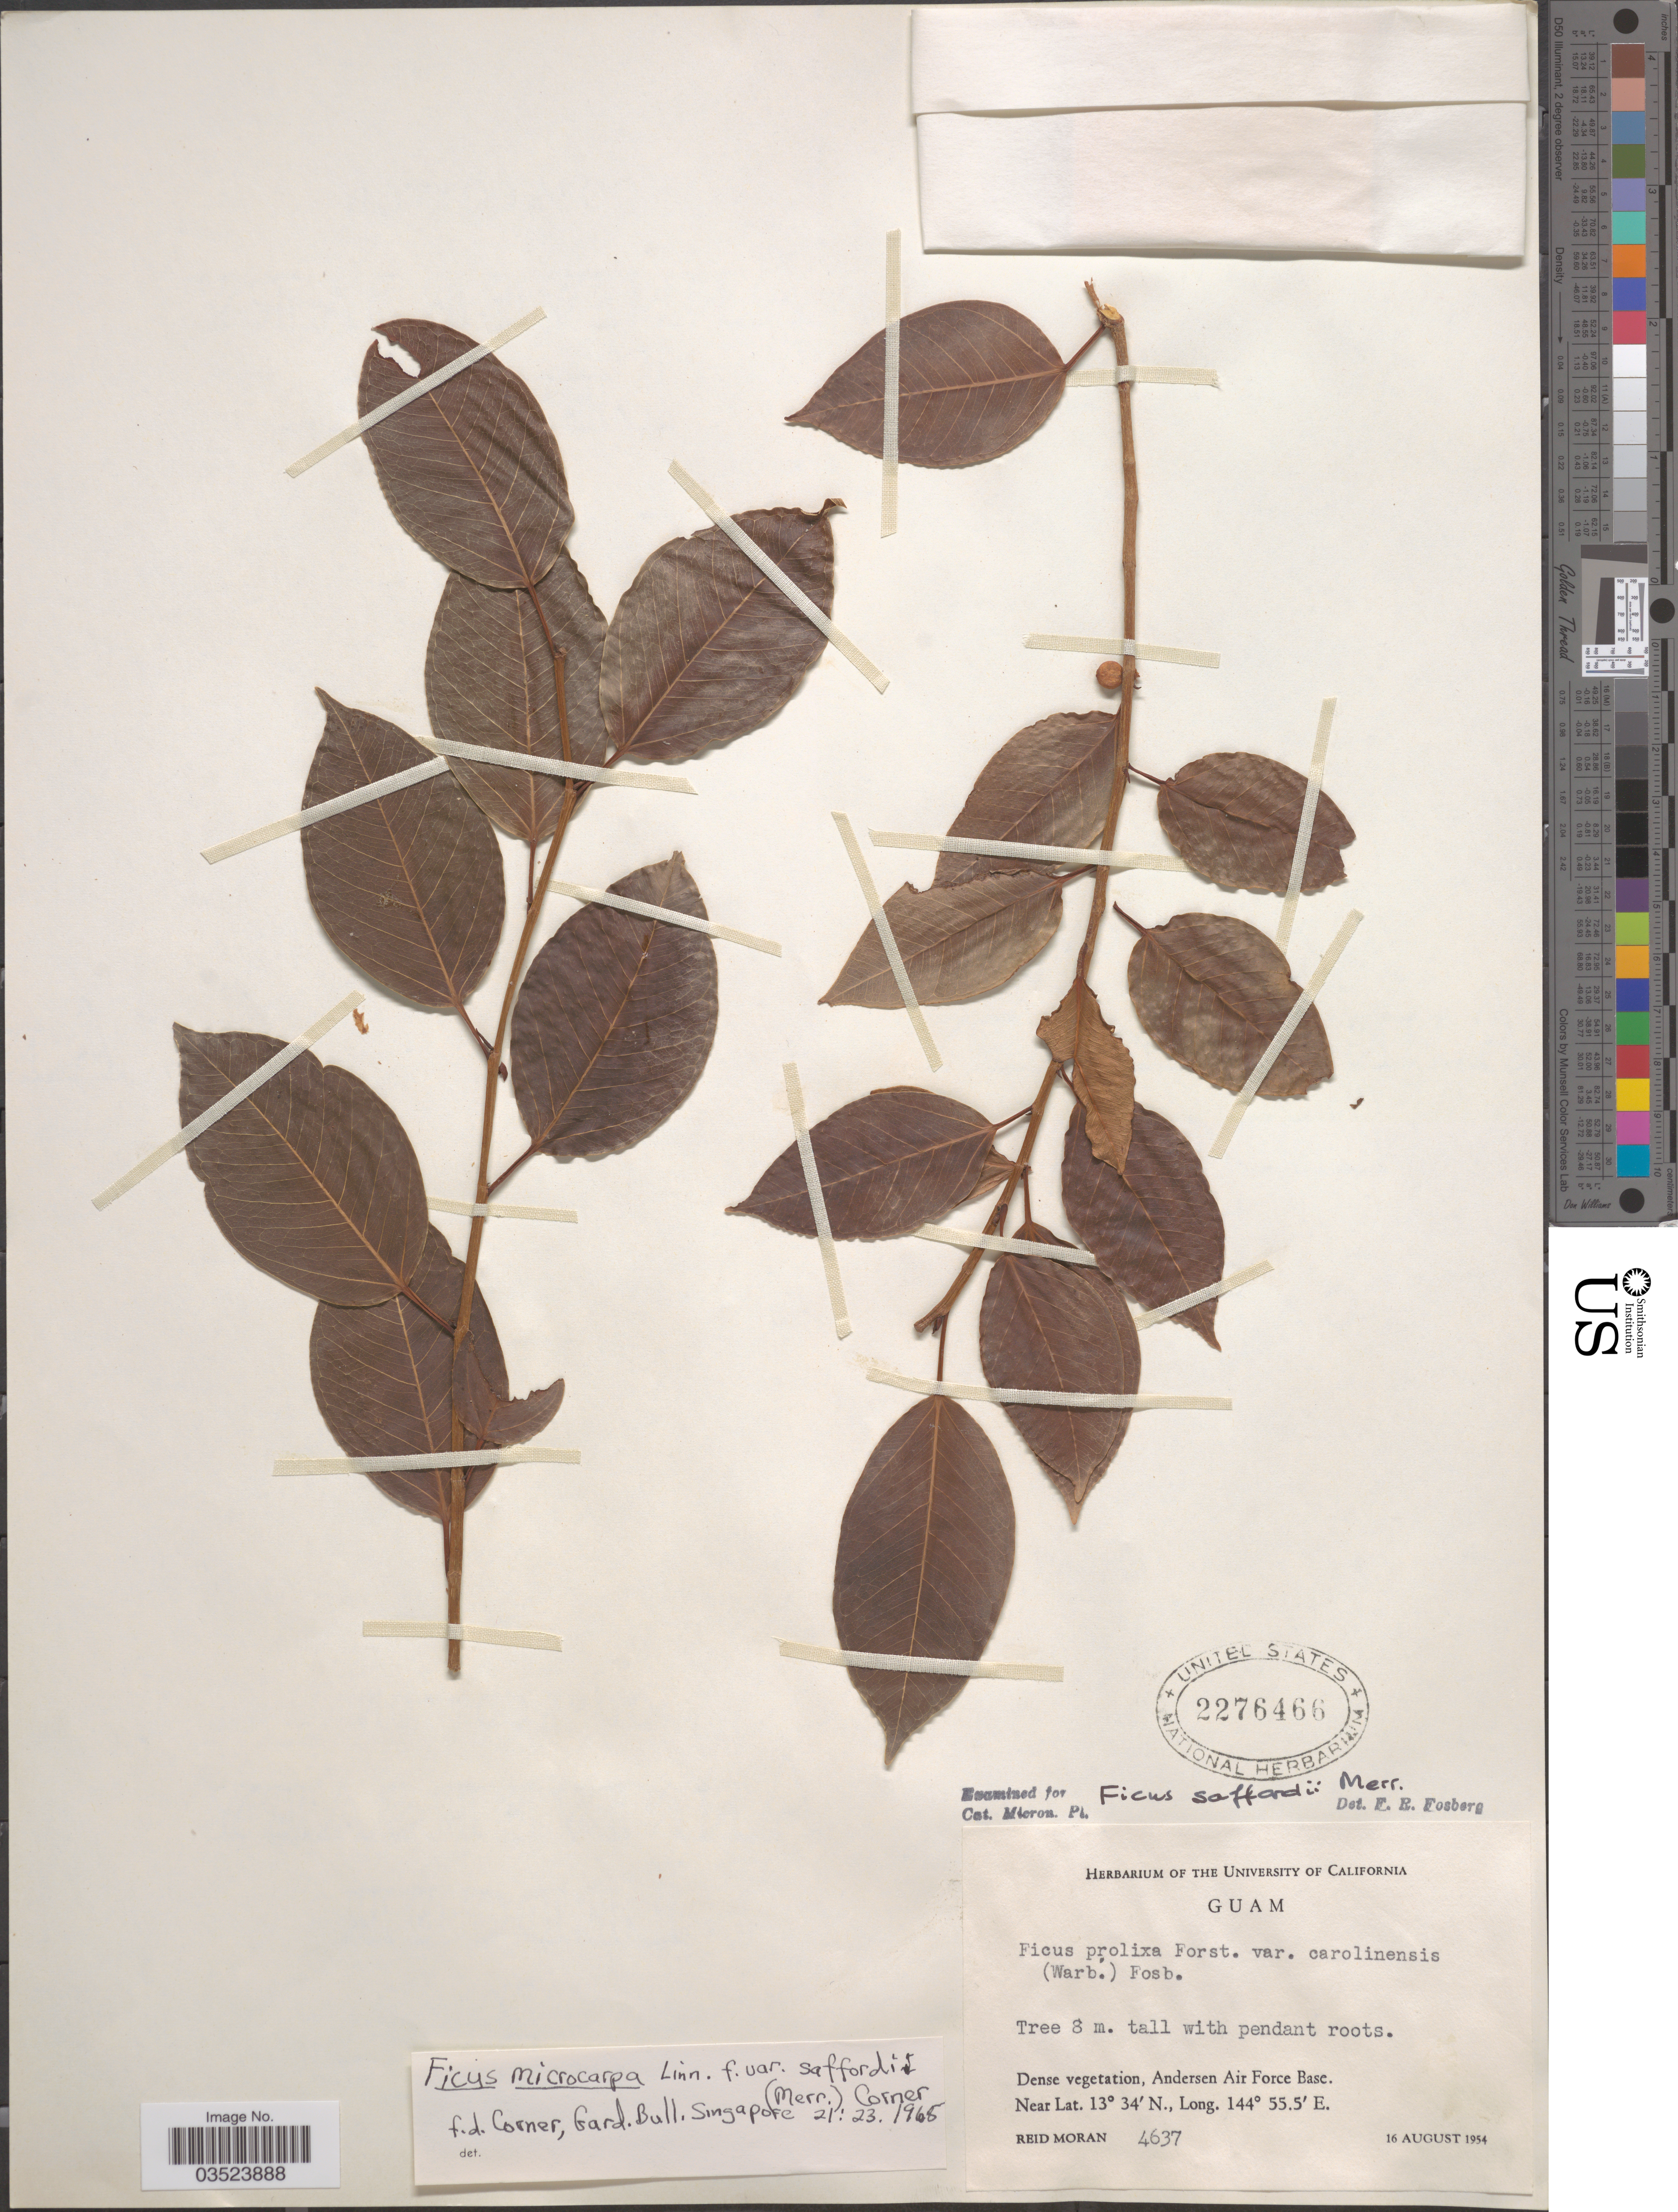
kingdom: Plantae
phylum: Tracheophyta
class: Magnoliopsida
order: Rosales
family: Moraceae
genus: Ficus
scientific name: Ficus microcarpa var. saffordii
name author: (Merr.) Corner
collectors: R. Moran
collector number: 4637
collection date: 1954-08-16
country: Guam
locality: Andersen Air Force Base.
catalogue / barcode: US 2276466